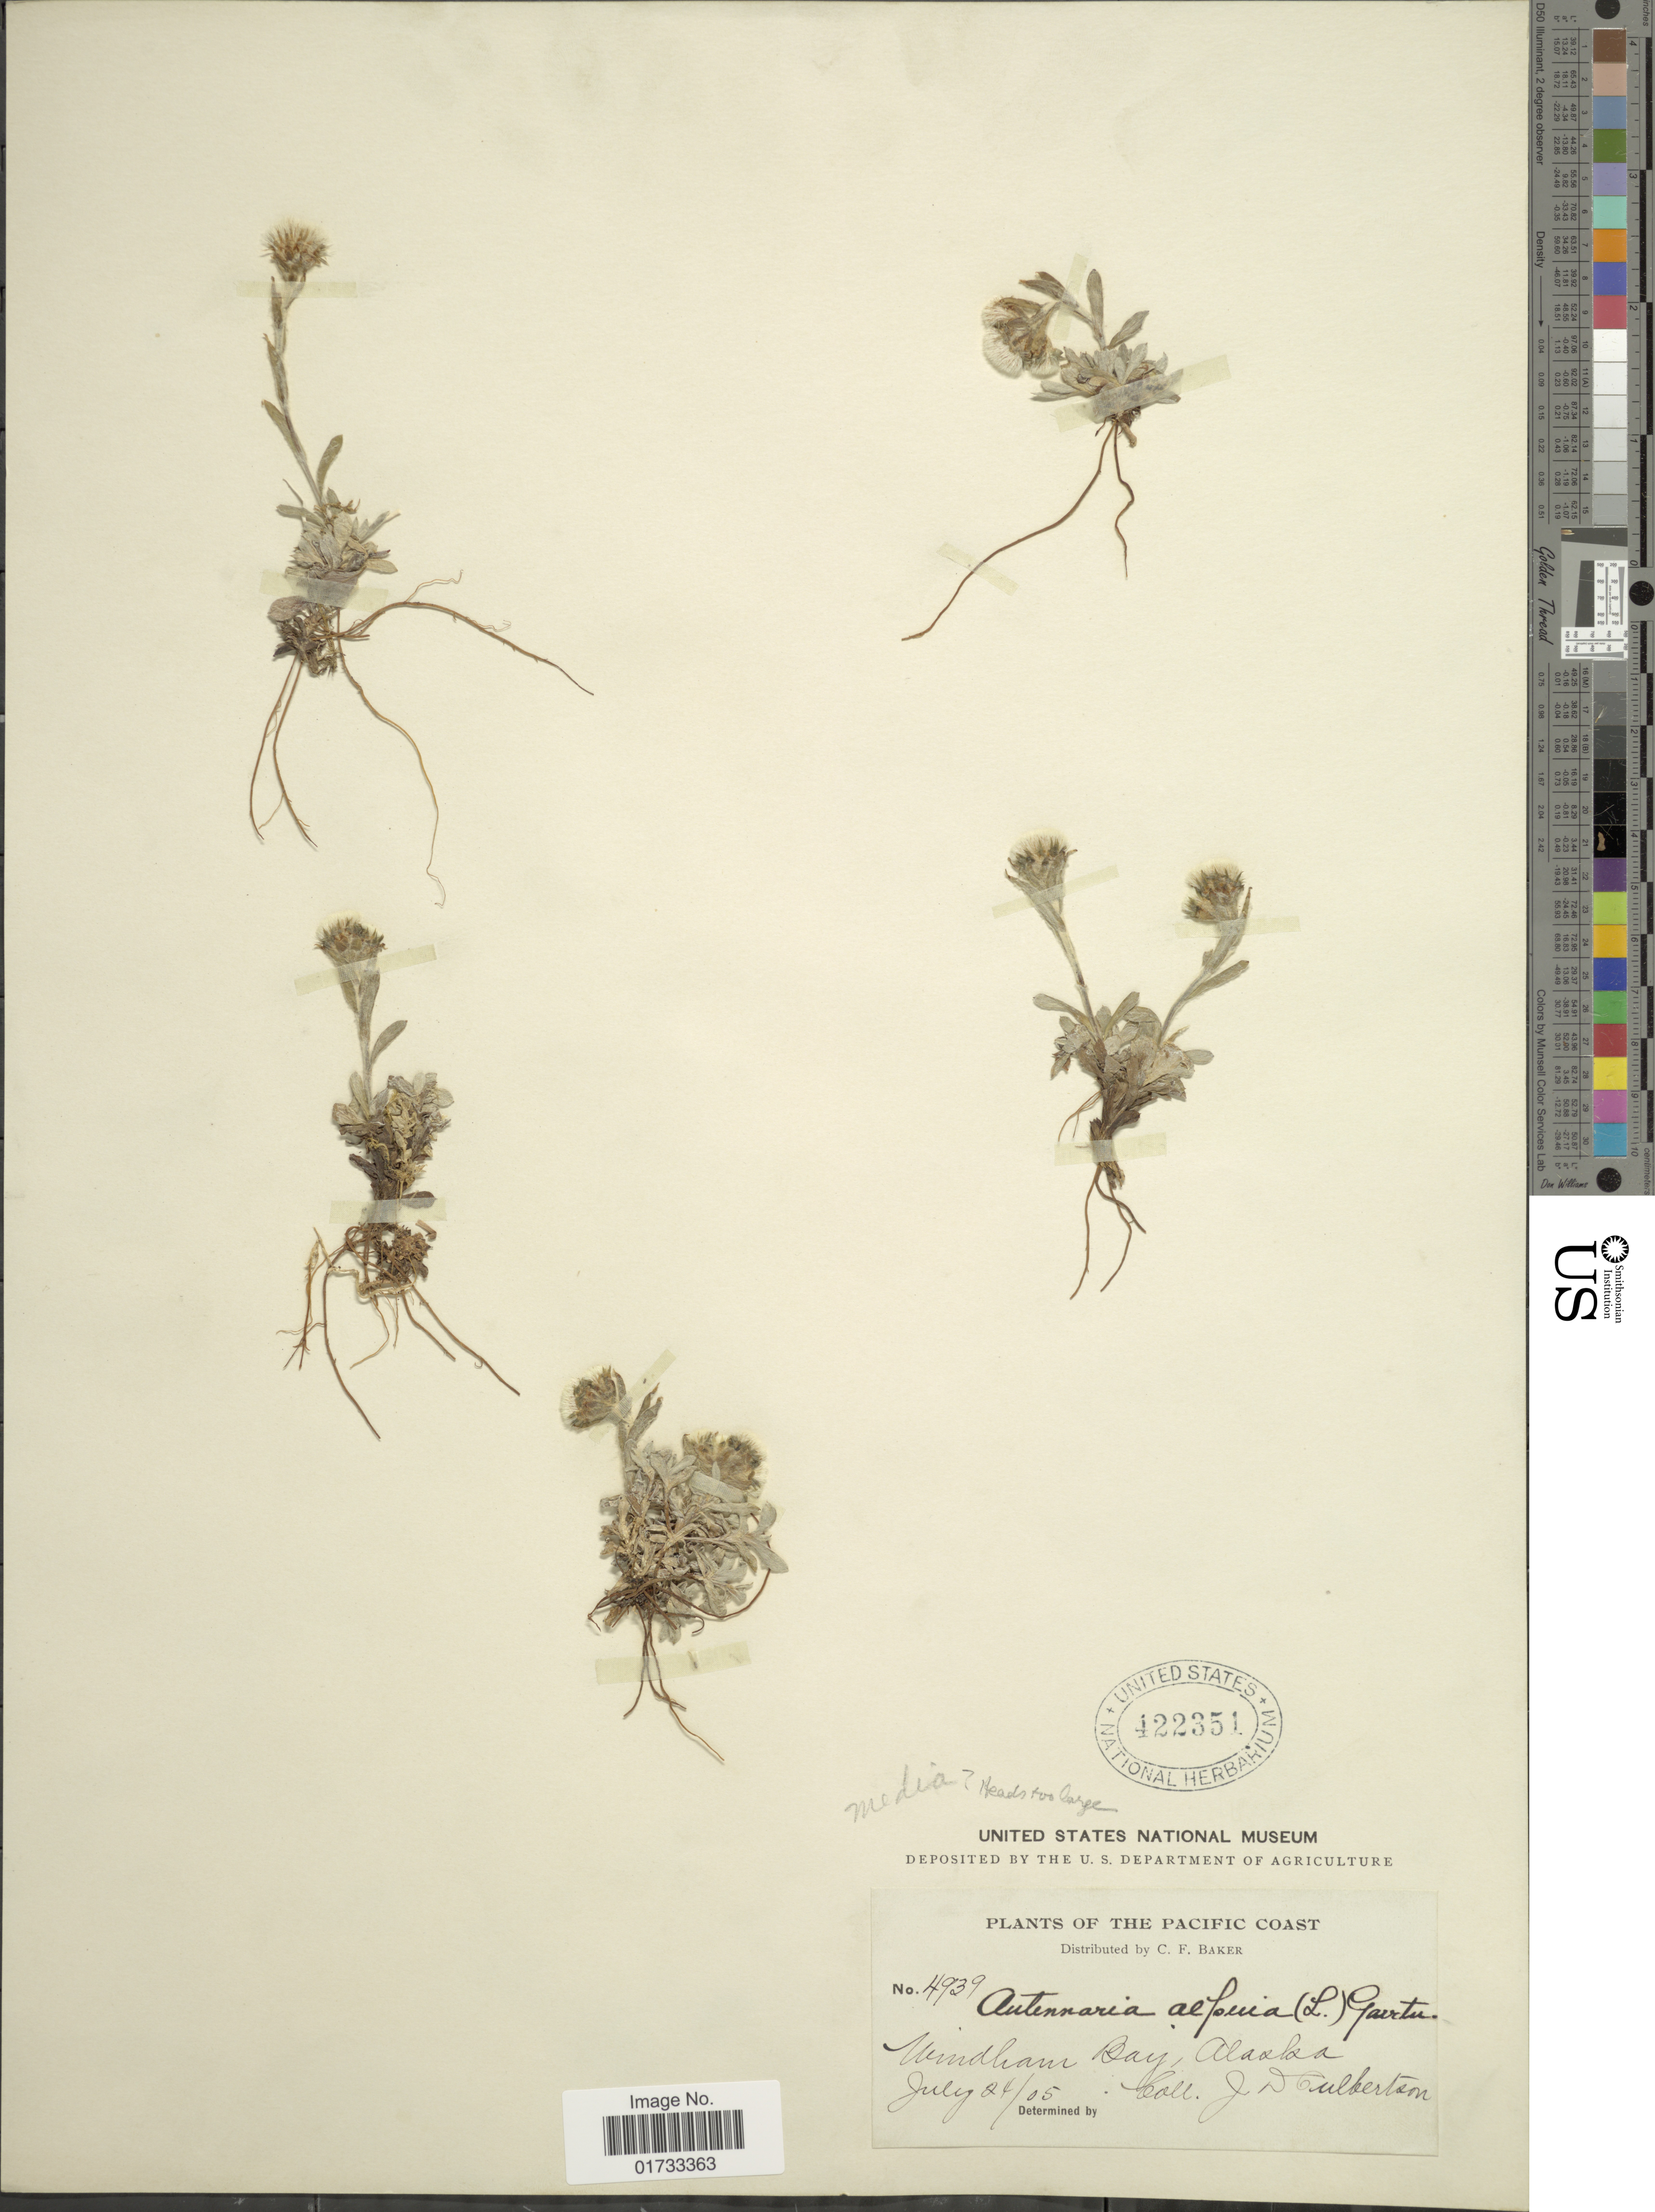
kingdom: Plantae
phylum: Tracheophyta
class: Magnoliopsida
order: Asterales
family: Asteraceae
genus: Antennaria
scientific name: Antennaria sp.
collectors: J. Culbertson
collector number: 4939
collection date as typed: Transcribed d/m/y: 24/7/5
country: United States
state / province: Alaska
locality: Pacific Coast, Windham Bay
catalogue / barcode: US 422351